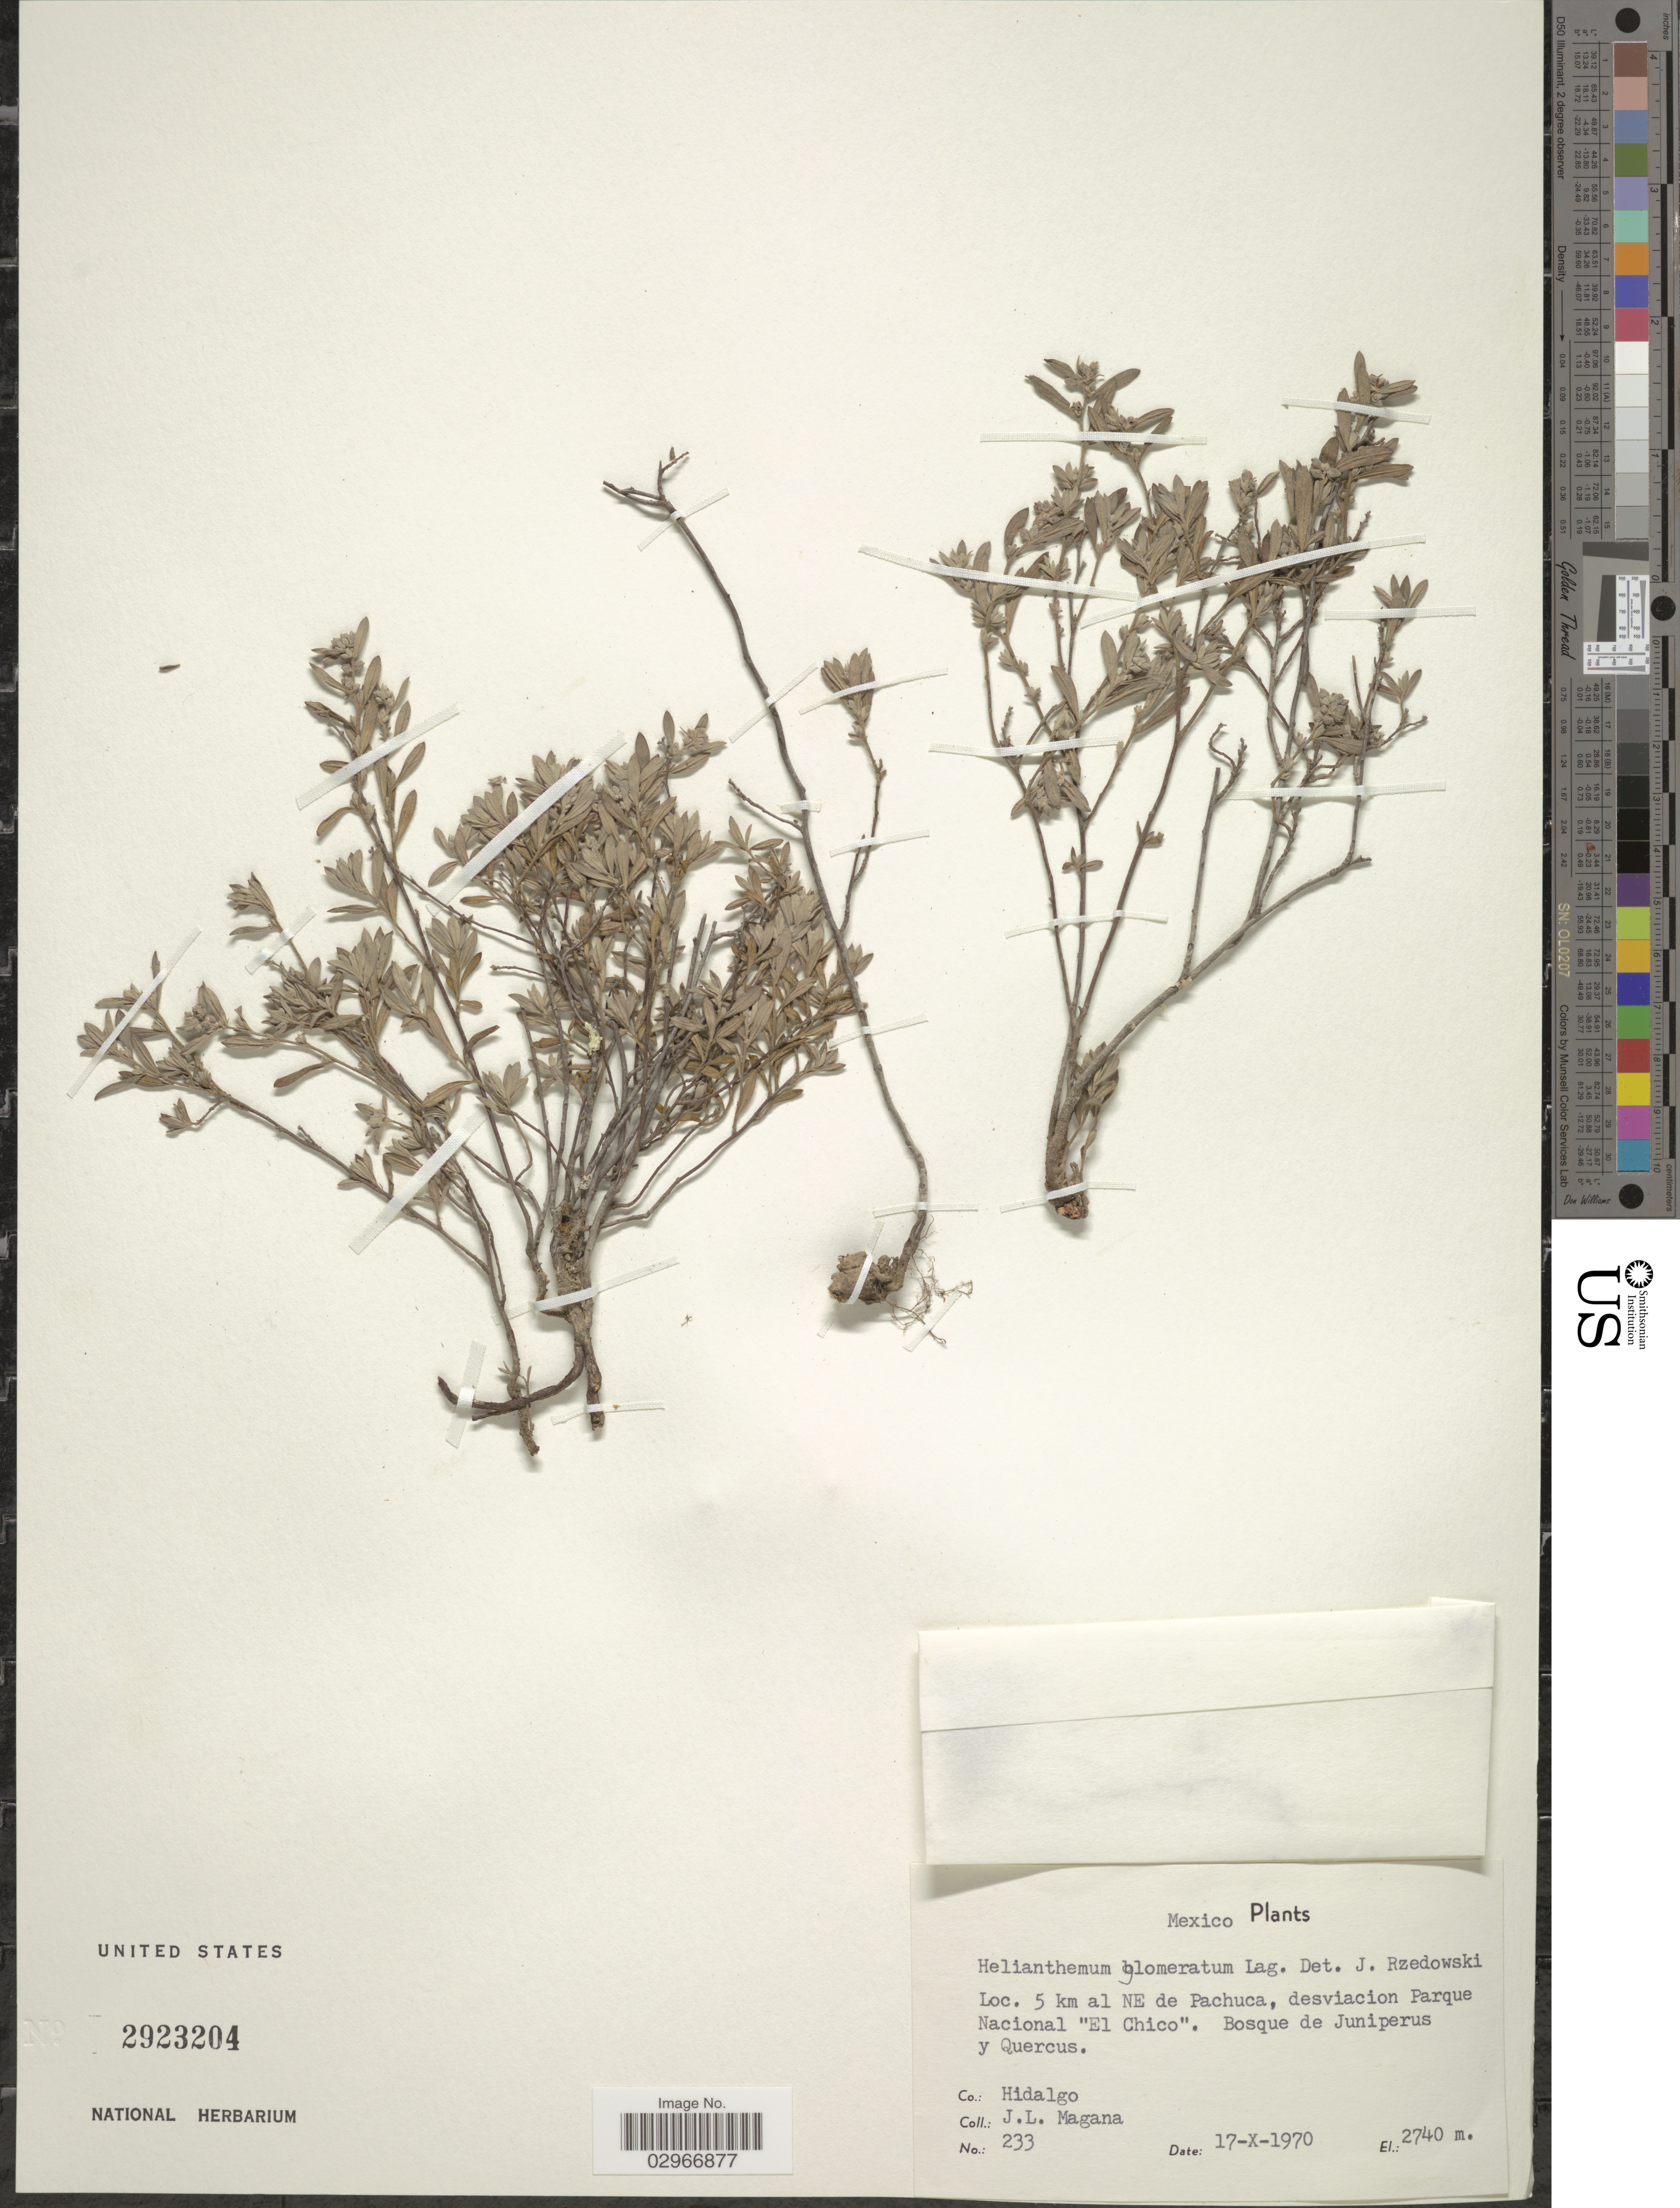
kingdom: Plantae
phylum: Tracheophyta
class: Magnoliopsida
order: Malvales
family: Cistaceae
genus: Helianthemum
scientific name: Helianthemum glomeratum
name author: (Lag.) Lag. ex Dunal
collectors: J. Magana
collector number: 233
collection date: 1970-10-17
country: Mexico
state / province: Hidalgo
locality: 5 km al NE de Pachuca, desviacion Parque Nacional "El Chico".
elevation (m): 2740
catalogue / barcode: US 2923204